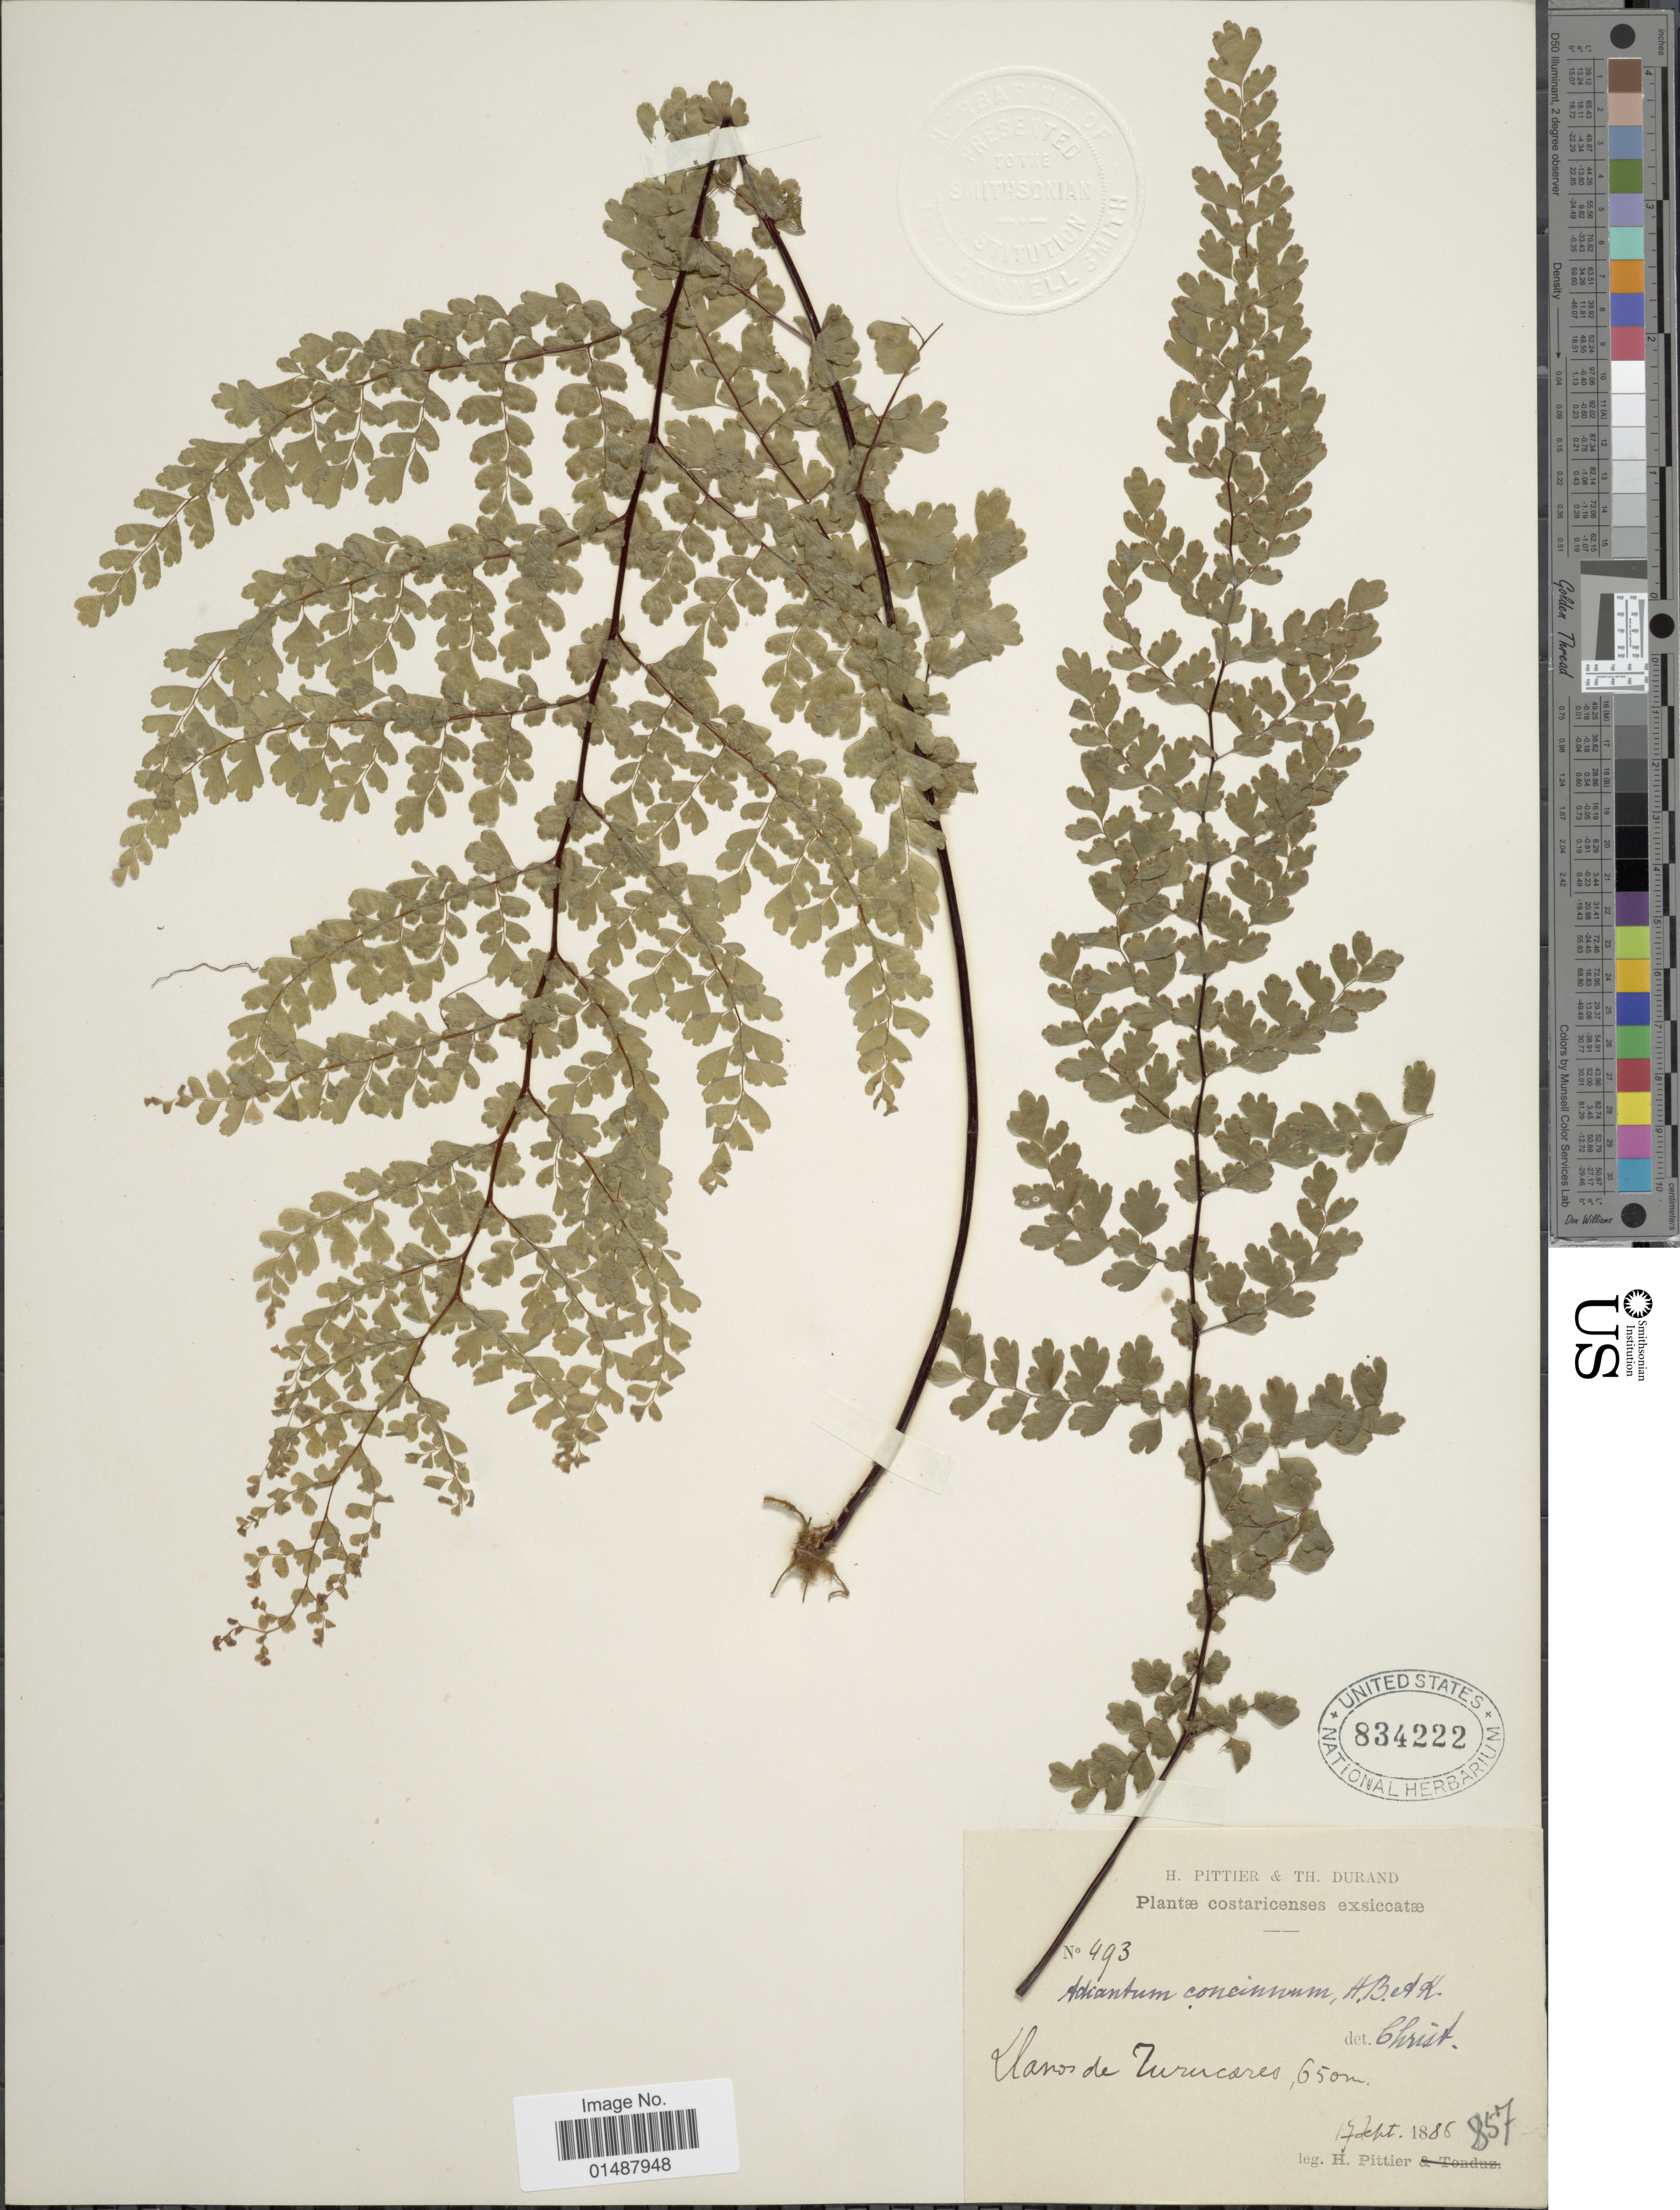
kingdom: Plantae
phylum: Tracheophyta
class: Polypodiopsida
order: Polypodiales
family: Pteridaceae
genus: Adiantum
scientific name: Adiantum concinnum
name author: Humb. & Bonpl. ex Willd.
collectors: H. F. Pittier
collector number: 493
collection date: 1885-09-17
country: Costa Rica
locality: Llanos de Turucares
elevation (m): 650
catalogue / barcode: US 834222